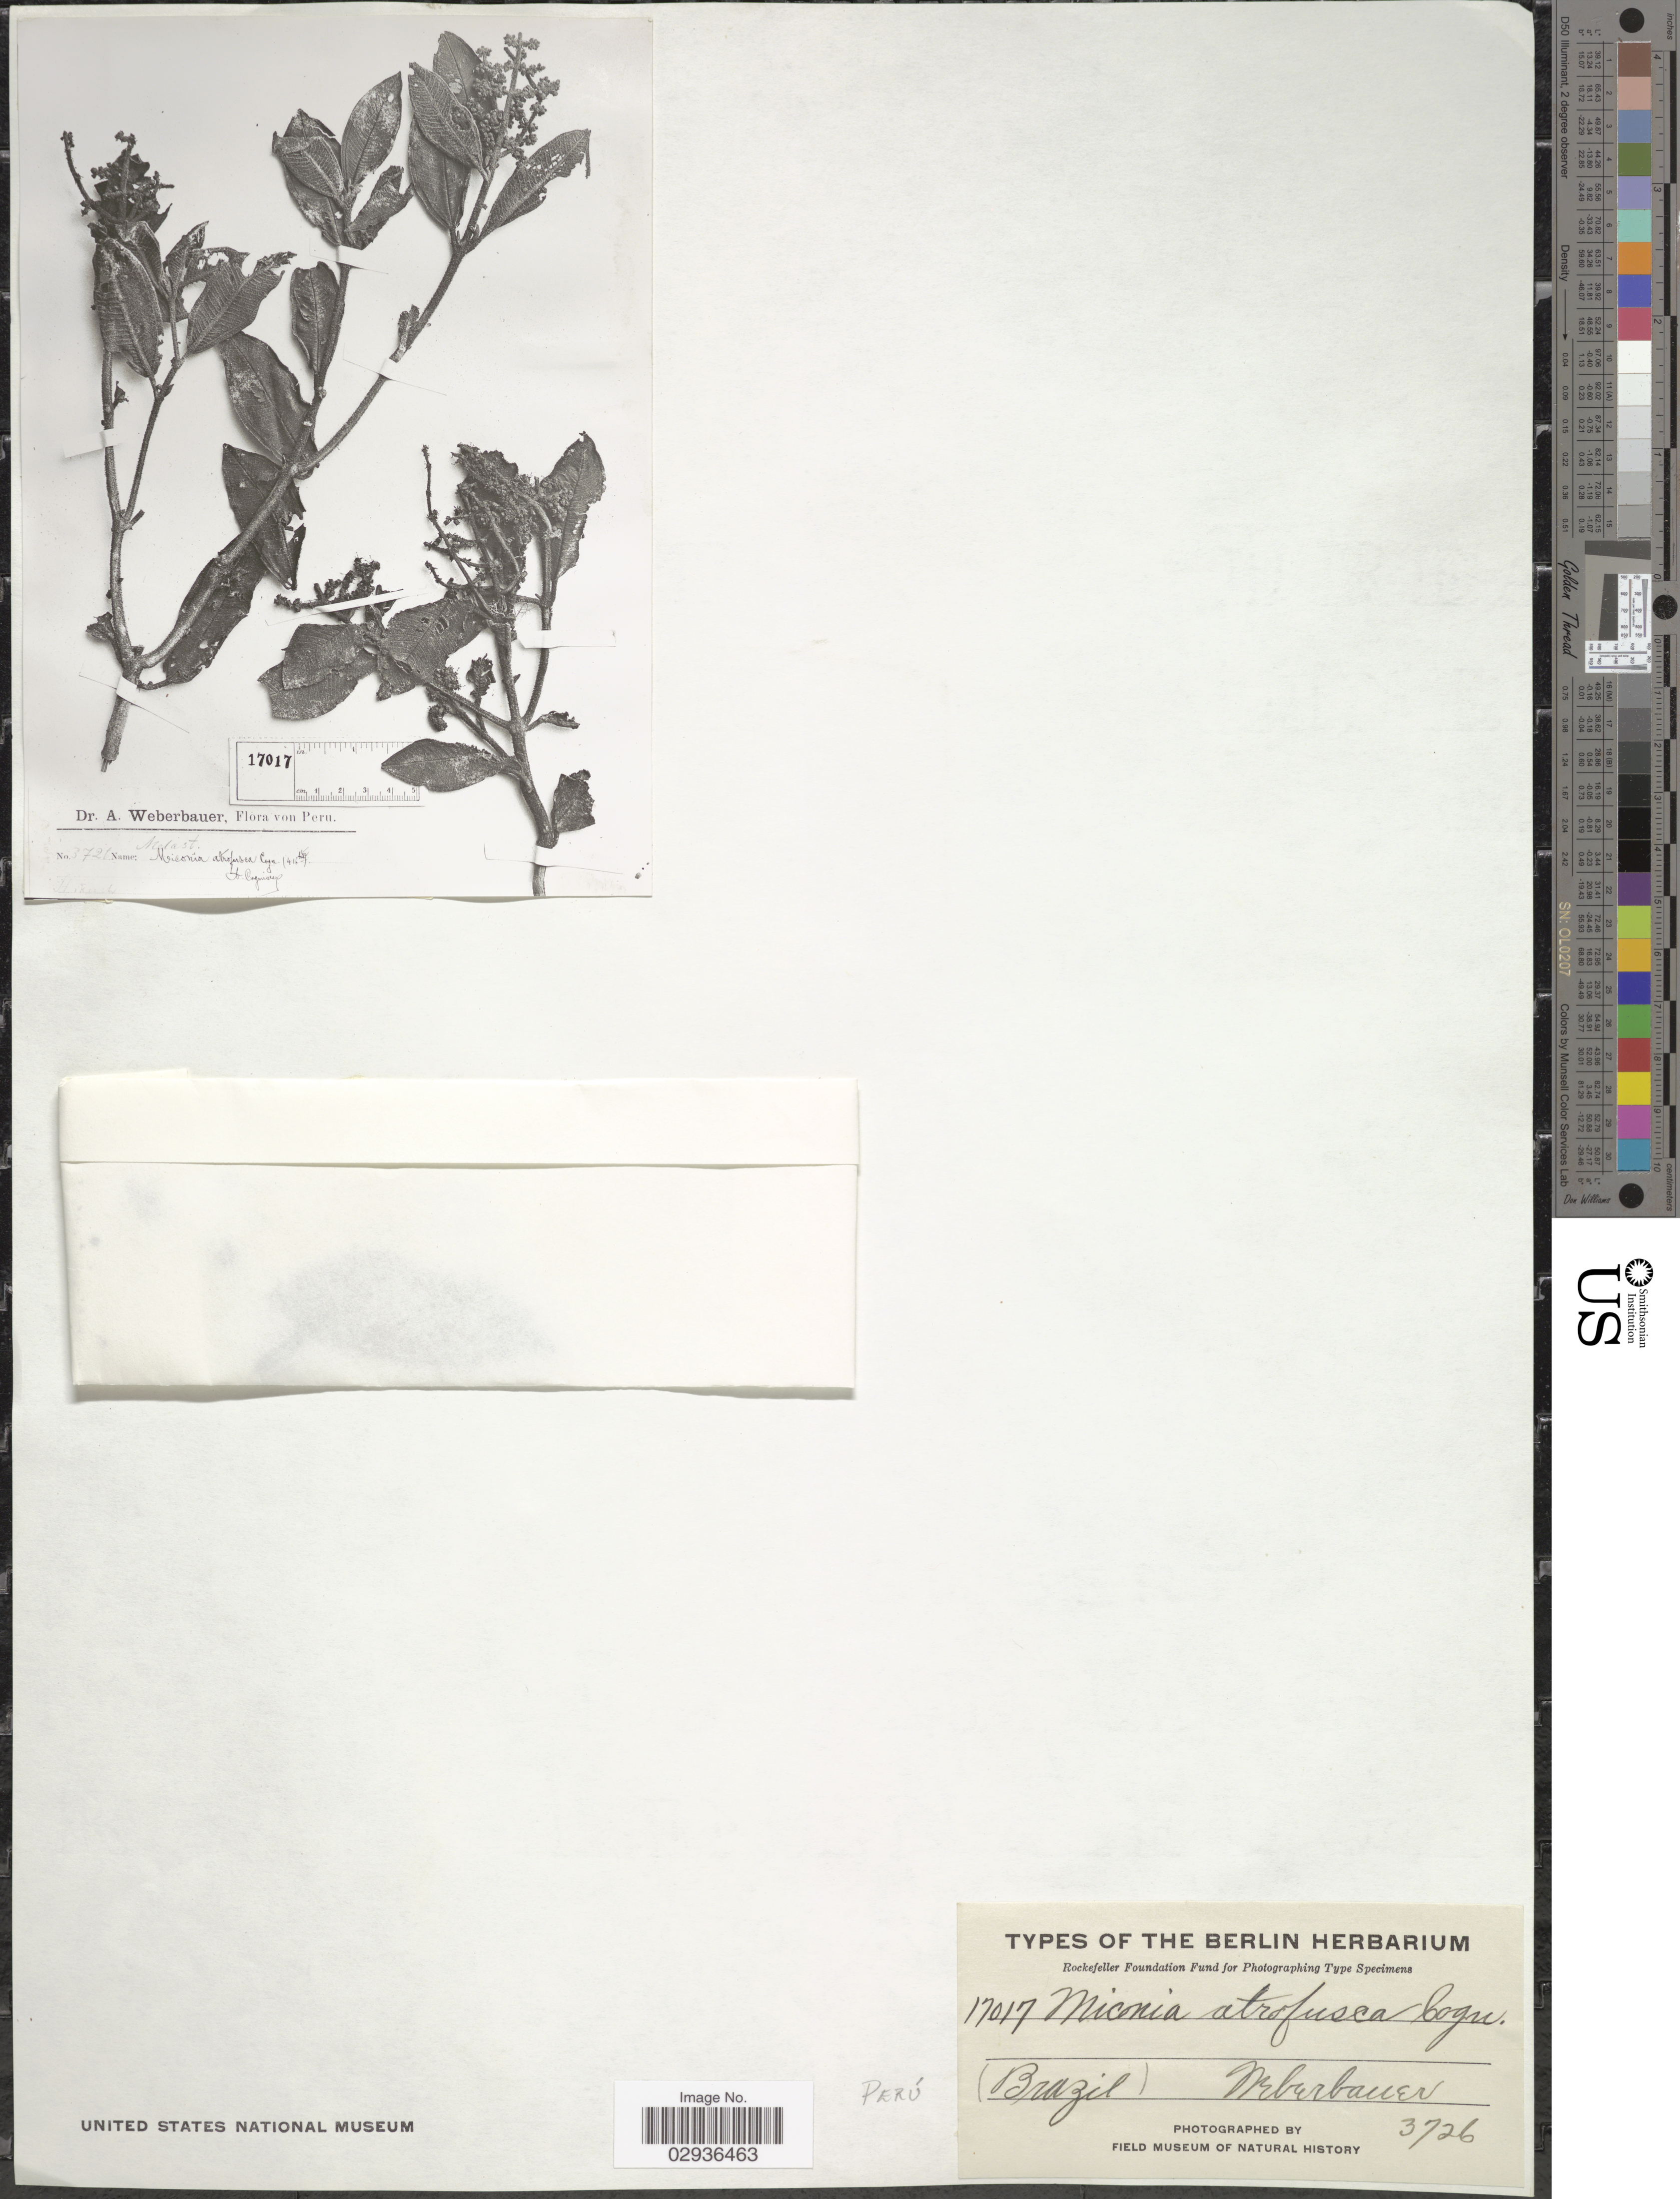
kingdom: Plantae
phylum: Tracheophyta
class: Magnoliopsida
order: Myrtales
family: Melastomataceae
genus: Miconia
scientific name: Miconia atrofusca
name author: Cogn.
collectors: A. Weberbauer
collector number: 17017/3726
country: Peru